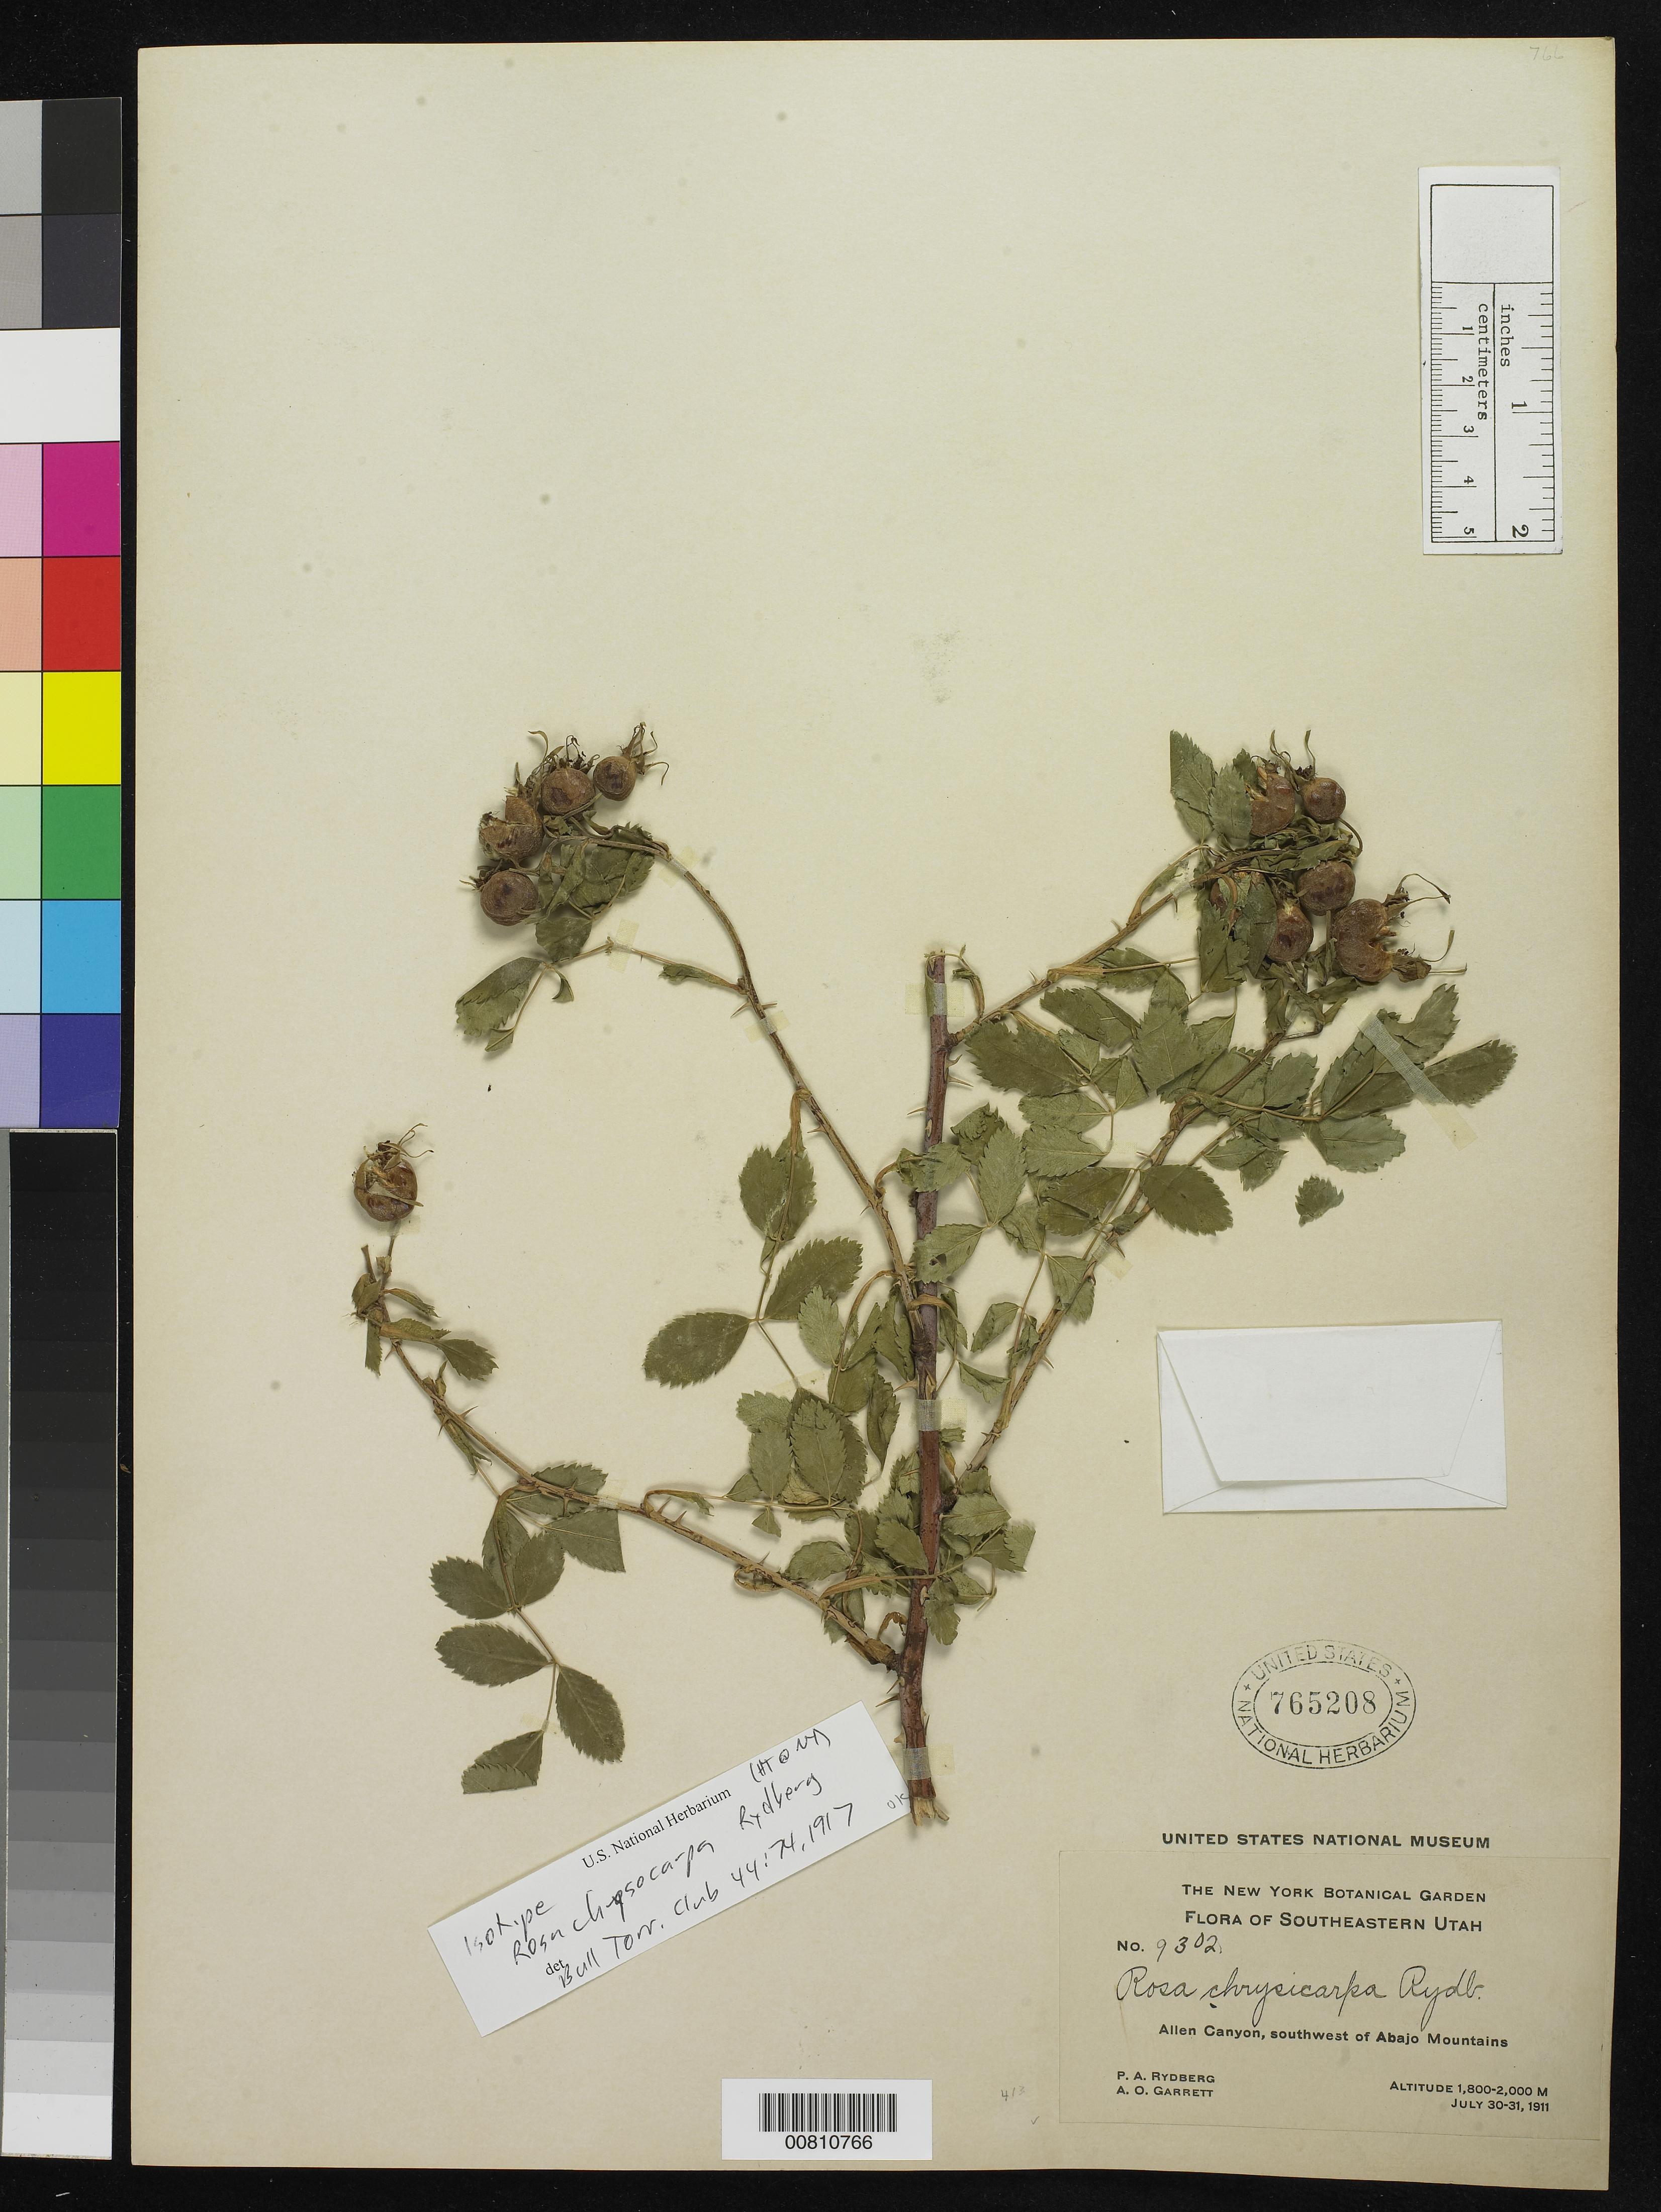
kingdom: Plantae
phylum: Tracheophyta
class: Magnoliopsida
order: Rosales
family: Rosaceae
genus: Rosa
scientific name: Rosa chrysocarpa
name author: Rydb.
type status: Isotype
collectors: P. A. Rydberg & A. O. Garrett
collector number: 9302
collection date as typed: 30 Jul 1911 to 31 Jul 1911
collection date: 1911-07-30/1911-07-31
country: United States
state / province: Utah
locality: Southeastern Utah, Allen Canyon, southwest of Abajo Mountains.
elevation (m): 1800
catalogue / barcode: US 765208